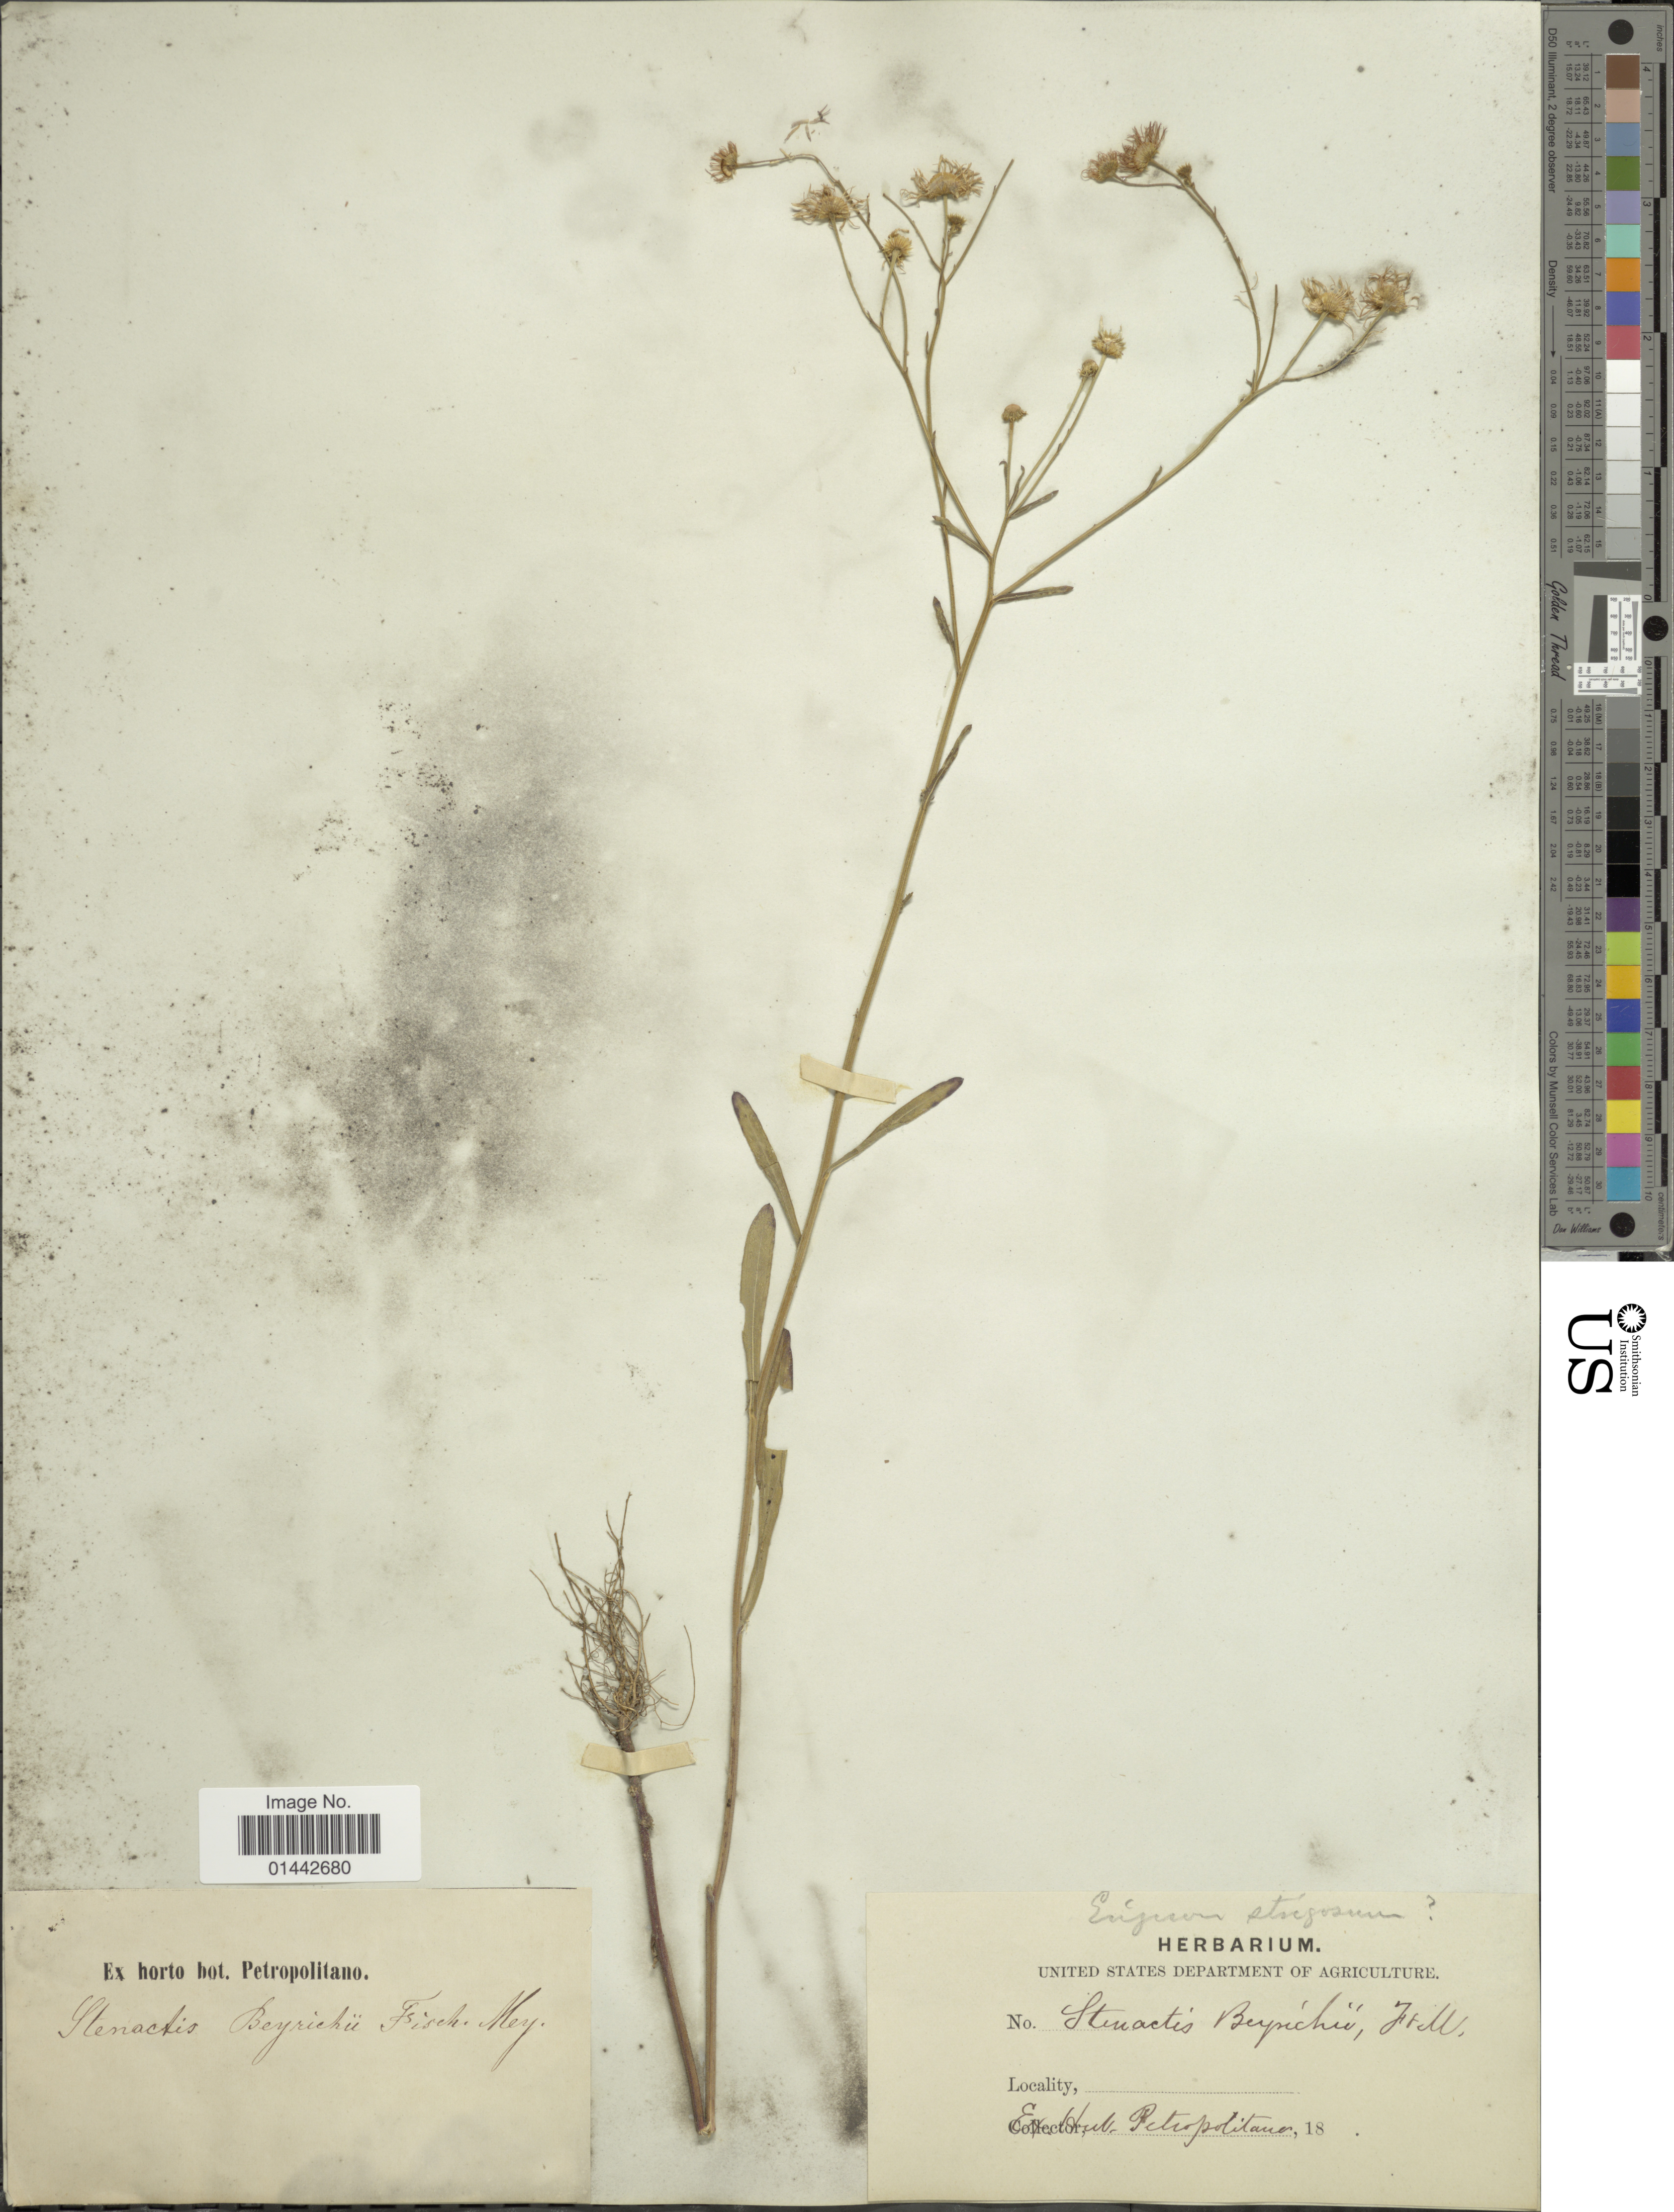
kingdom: Plantae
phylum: Tracheophyta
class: Magnoliopsida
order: Asterales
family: Asteraceae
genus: Erigeron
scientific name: Erigeron beyrichii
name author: Hort. Berol. ex Torr. & A. Gray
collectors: ex Horto Bot. Petropolitano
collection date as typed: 18